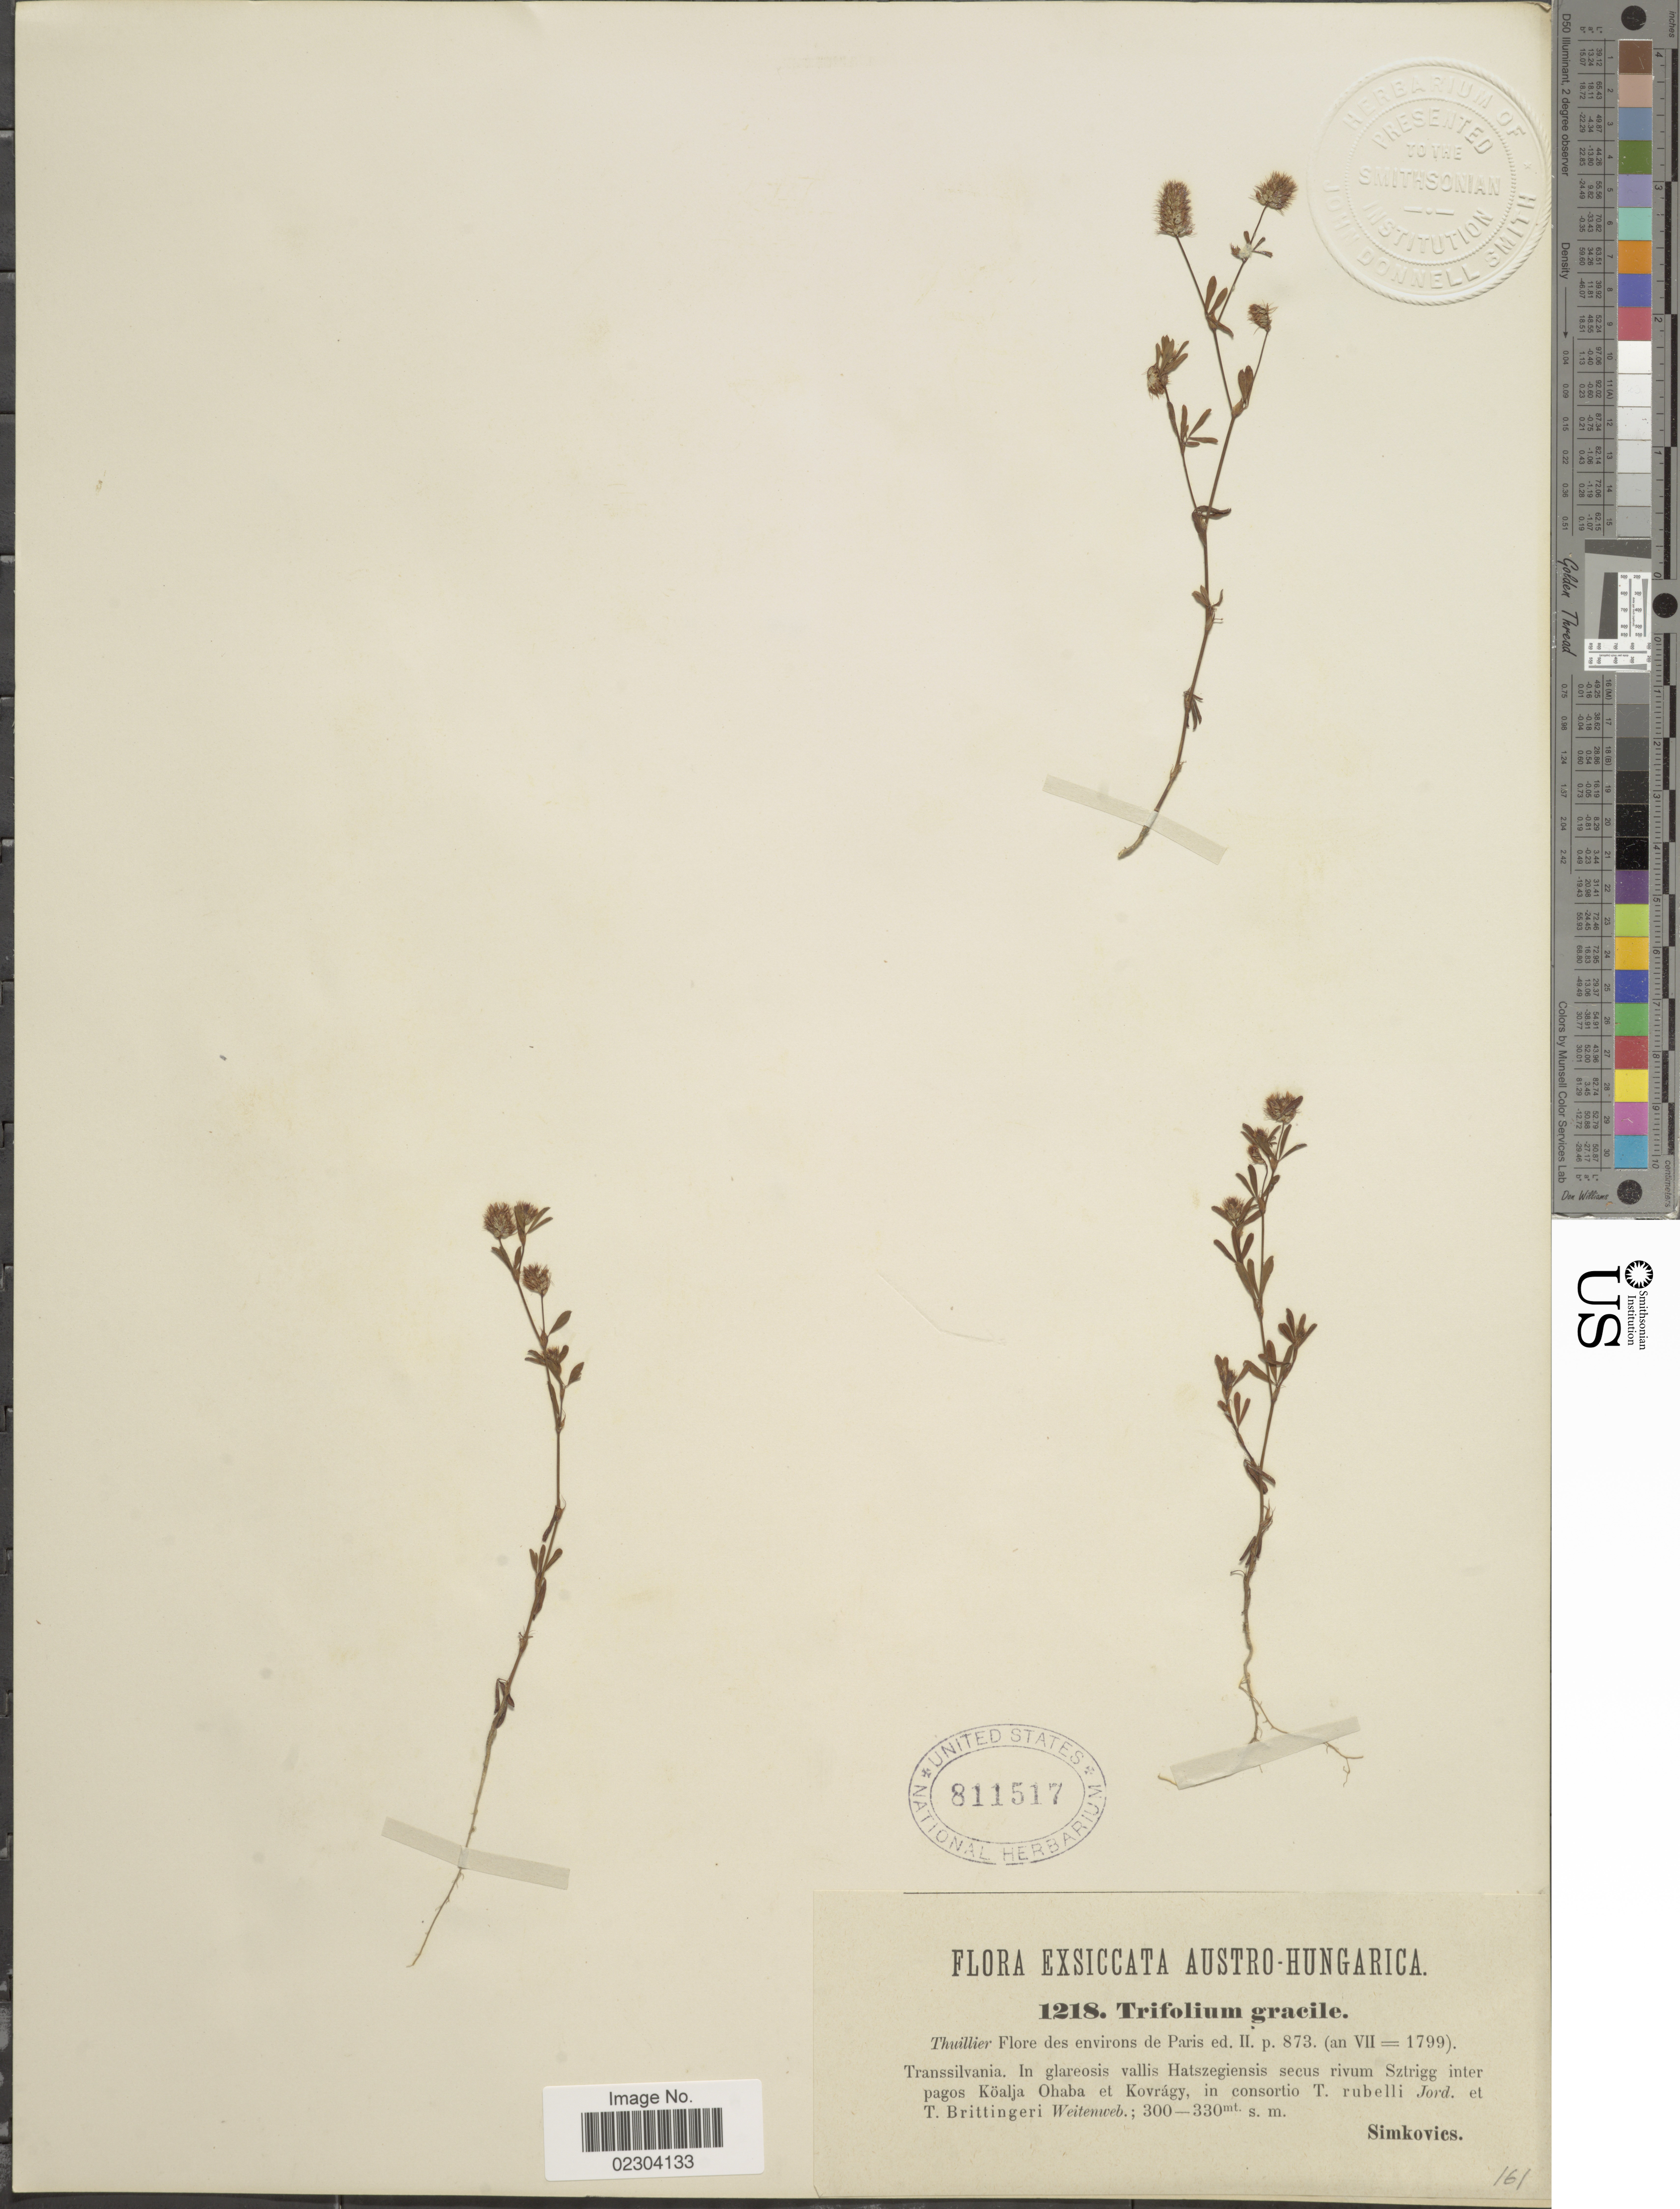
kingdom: Plantae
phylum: Tracheophyta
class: Magnoliopsida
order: Fabales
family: Fabaceae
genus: Trifolium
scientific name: Trifolium gracile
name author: Thuill.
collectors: -. Simkovics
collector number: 1218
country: Hungary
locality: Transsilvania. In glareosis vallis Hatszegienis secus rivum Sztrigg inter pagos Koalja Ohaba et Kovragy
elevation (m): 300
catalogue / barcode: US 811517